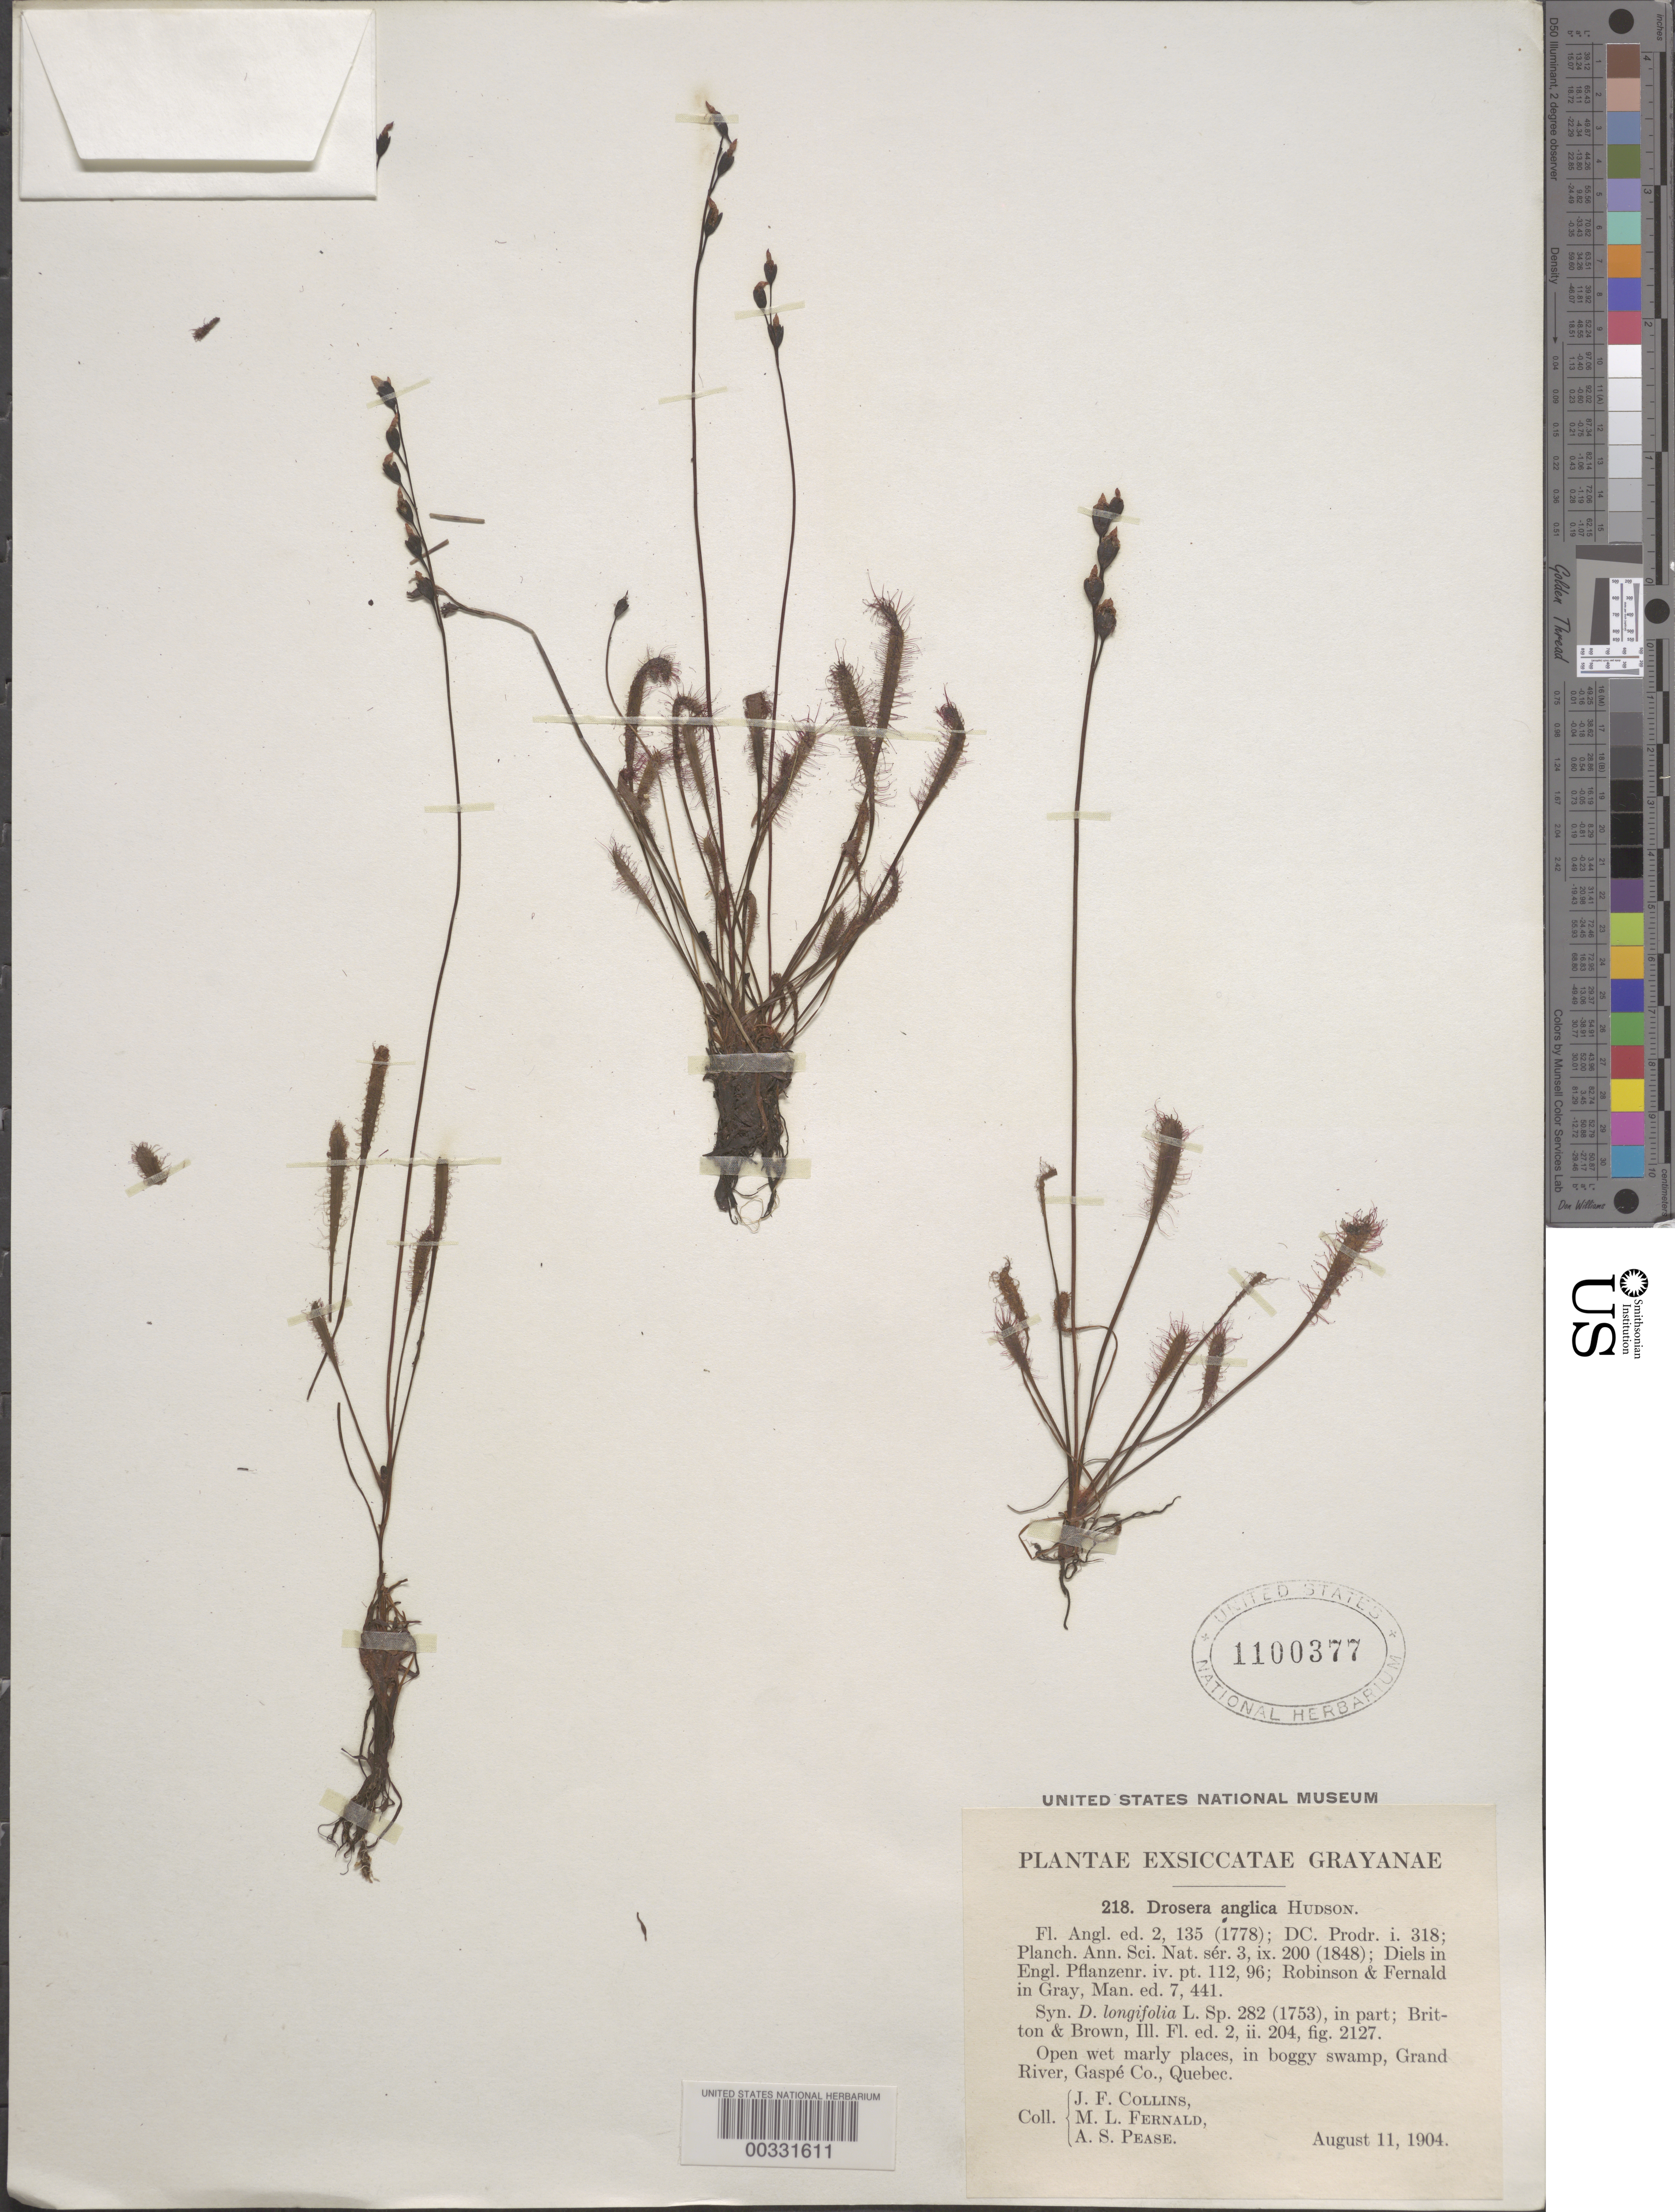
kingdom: Plantae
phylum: Tracheophyta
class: Magnoliopsida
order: Caryophyllales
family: Droseraceae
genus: Drosera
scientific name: Drosera anglica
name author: Huds.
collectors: J. Collins, M. L. Fernald & A. S. Pease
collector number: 218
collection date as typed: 11 Aug 1904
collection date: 1904-08-11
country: Canada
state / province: Quebec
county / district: Le Rocher-percé ?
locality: Gaspe co., grand river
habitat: Open wet marly places, in boggy swamp.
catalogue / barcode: US 1100377